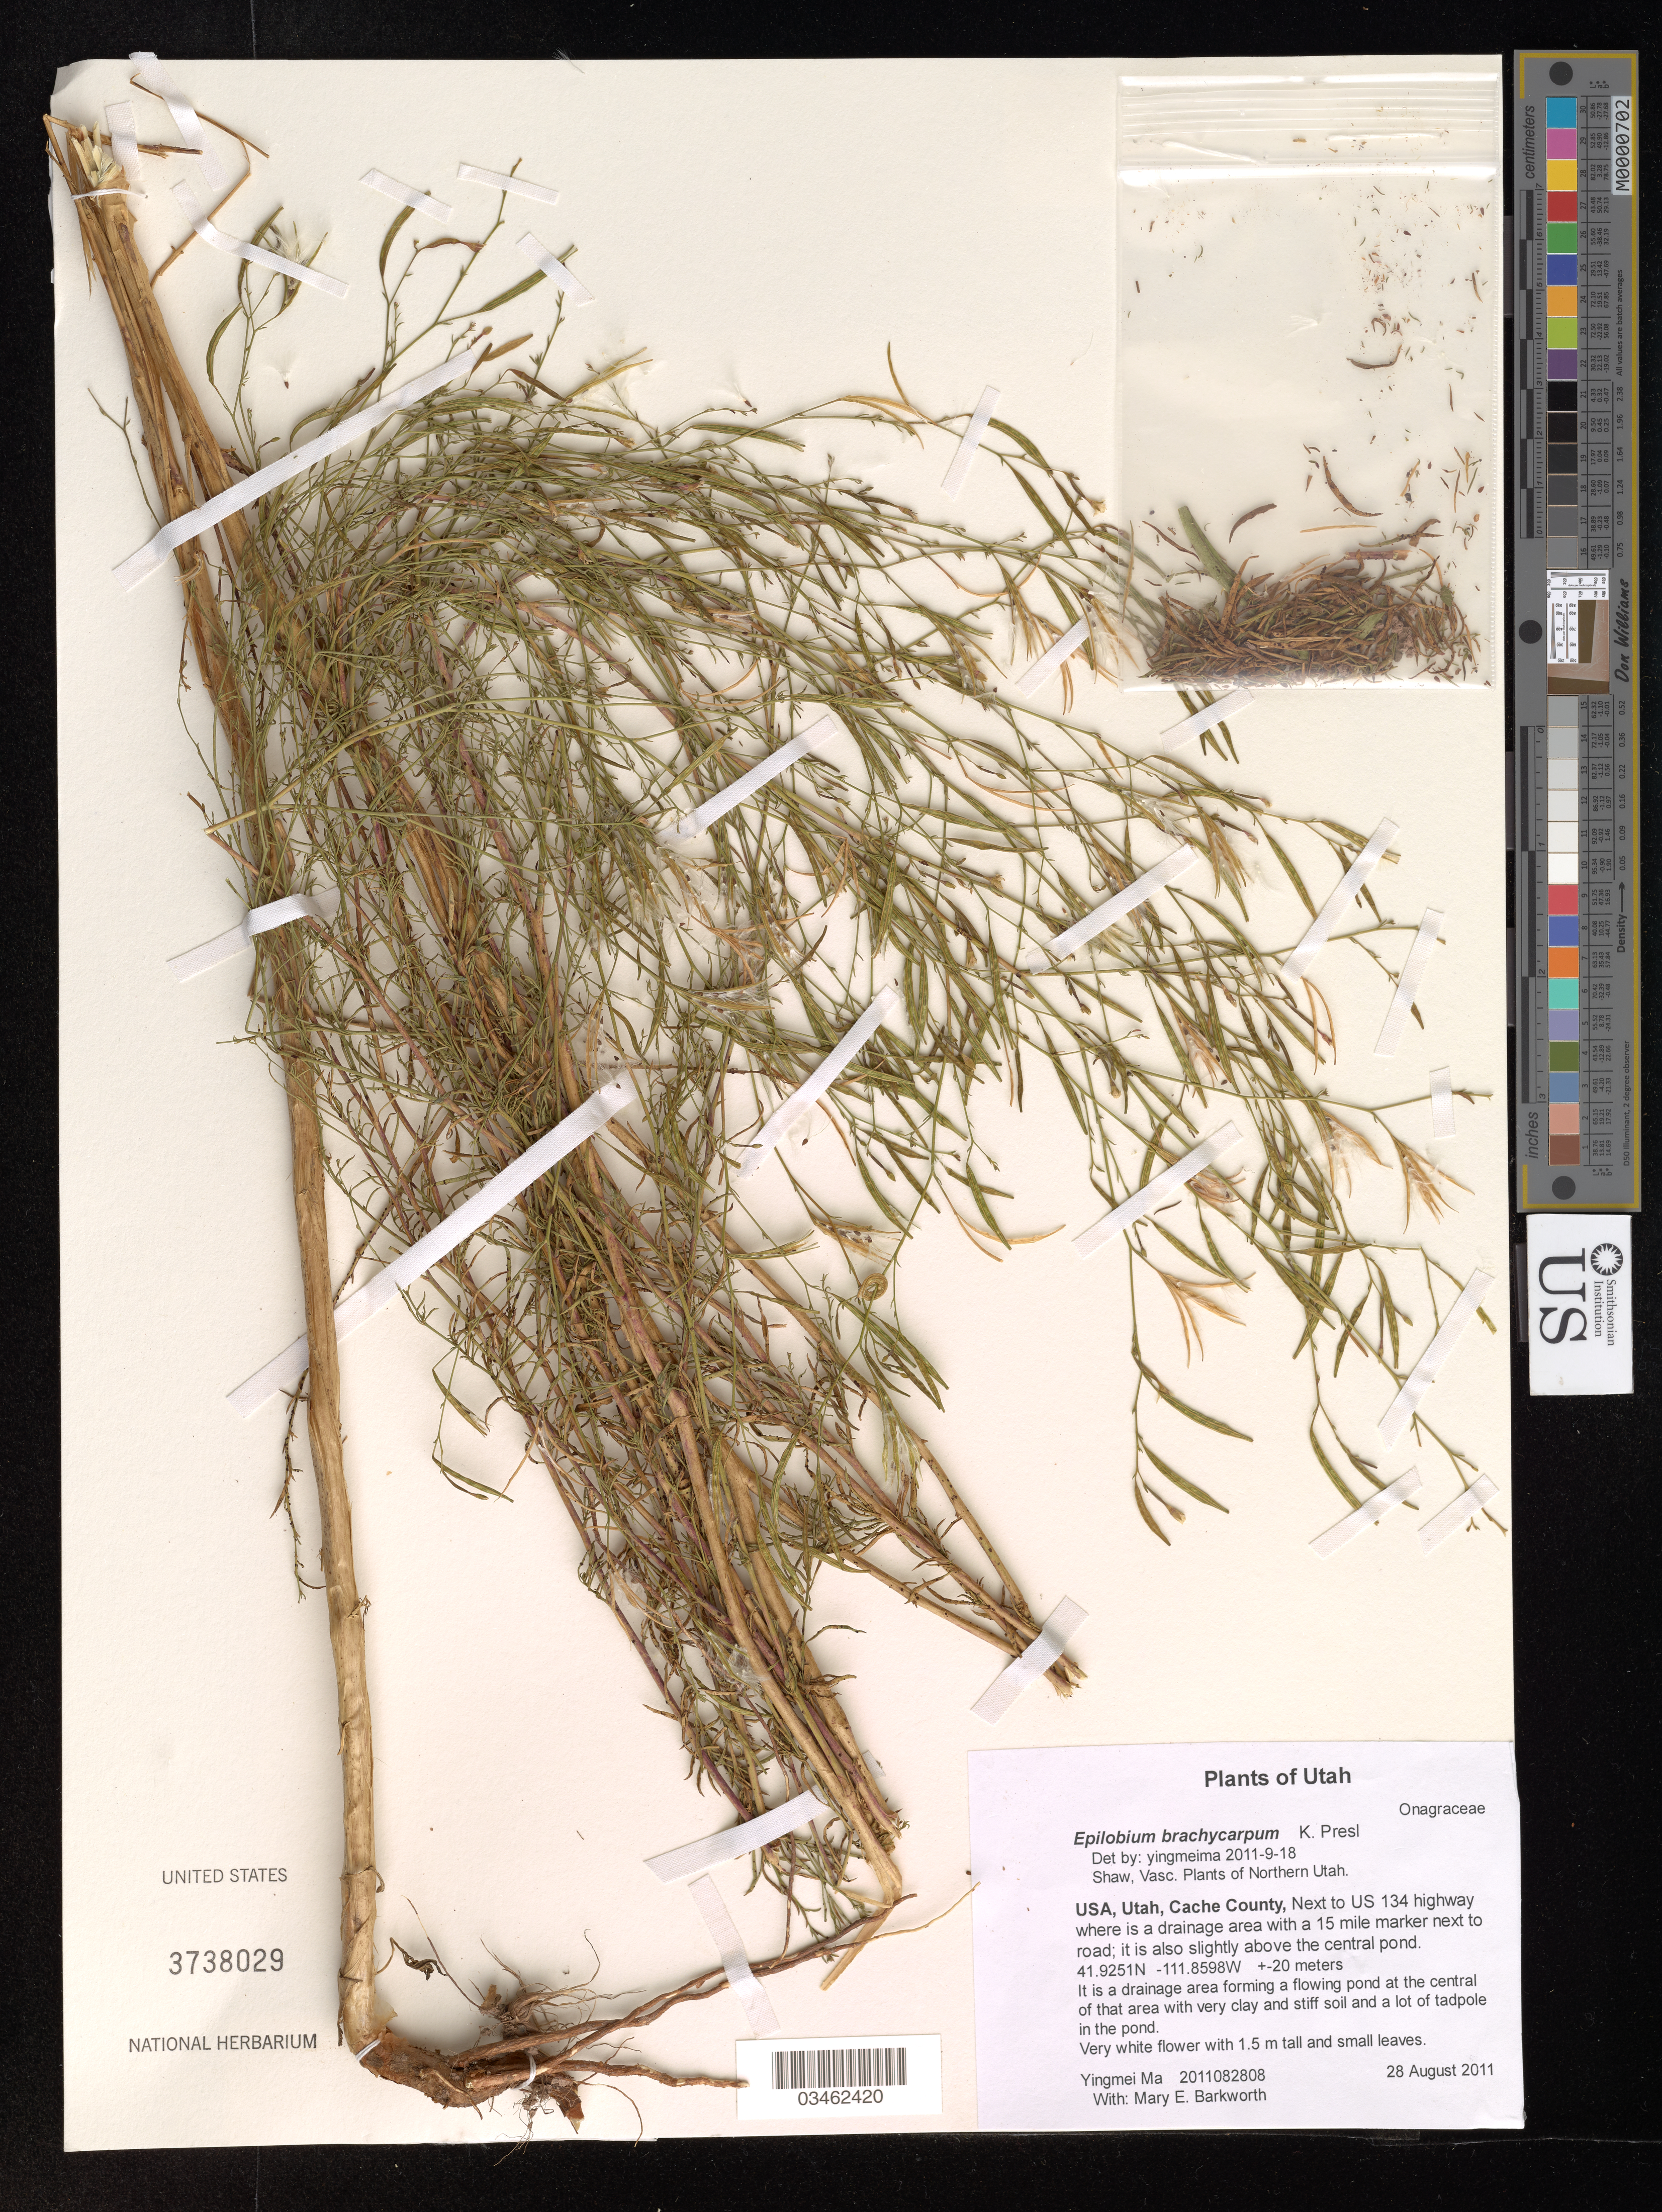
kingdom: Plantae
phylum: Tracheophyta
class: Magnoliopsida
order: Myrtales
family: Onagraceae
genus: Epilobium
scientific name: Epilobium brachycarpum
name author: C. Presl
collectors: Y. Ma & M. E. Barkworth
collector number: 2011082808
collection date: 2011-08-28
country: United States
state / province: Utah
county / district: Cache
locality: Cache County, Next to US 134 highway where is a drainage area with a 15 mile marker next to road; it is also slightly above the central pond.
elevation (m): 20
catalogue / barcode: US 3738029